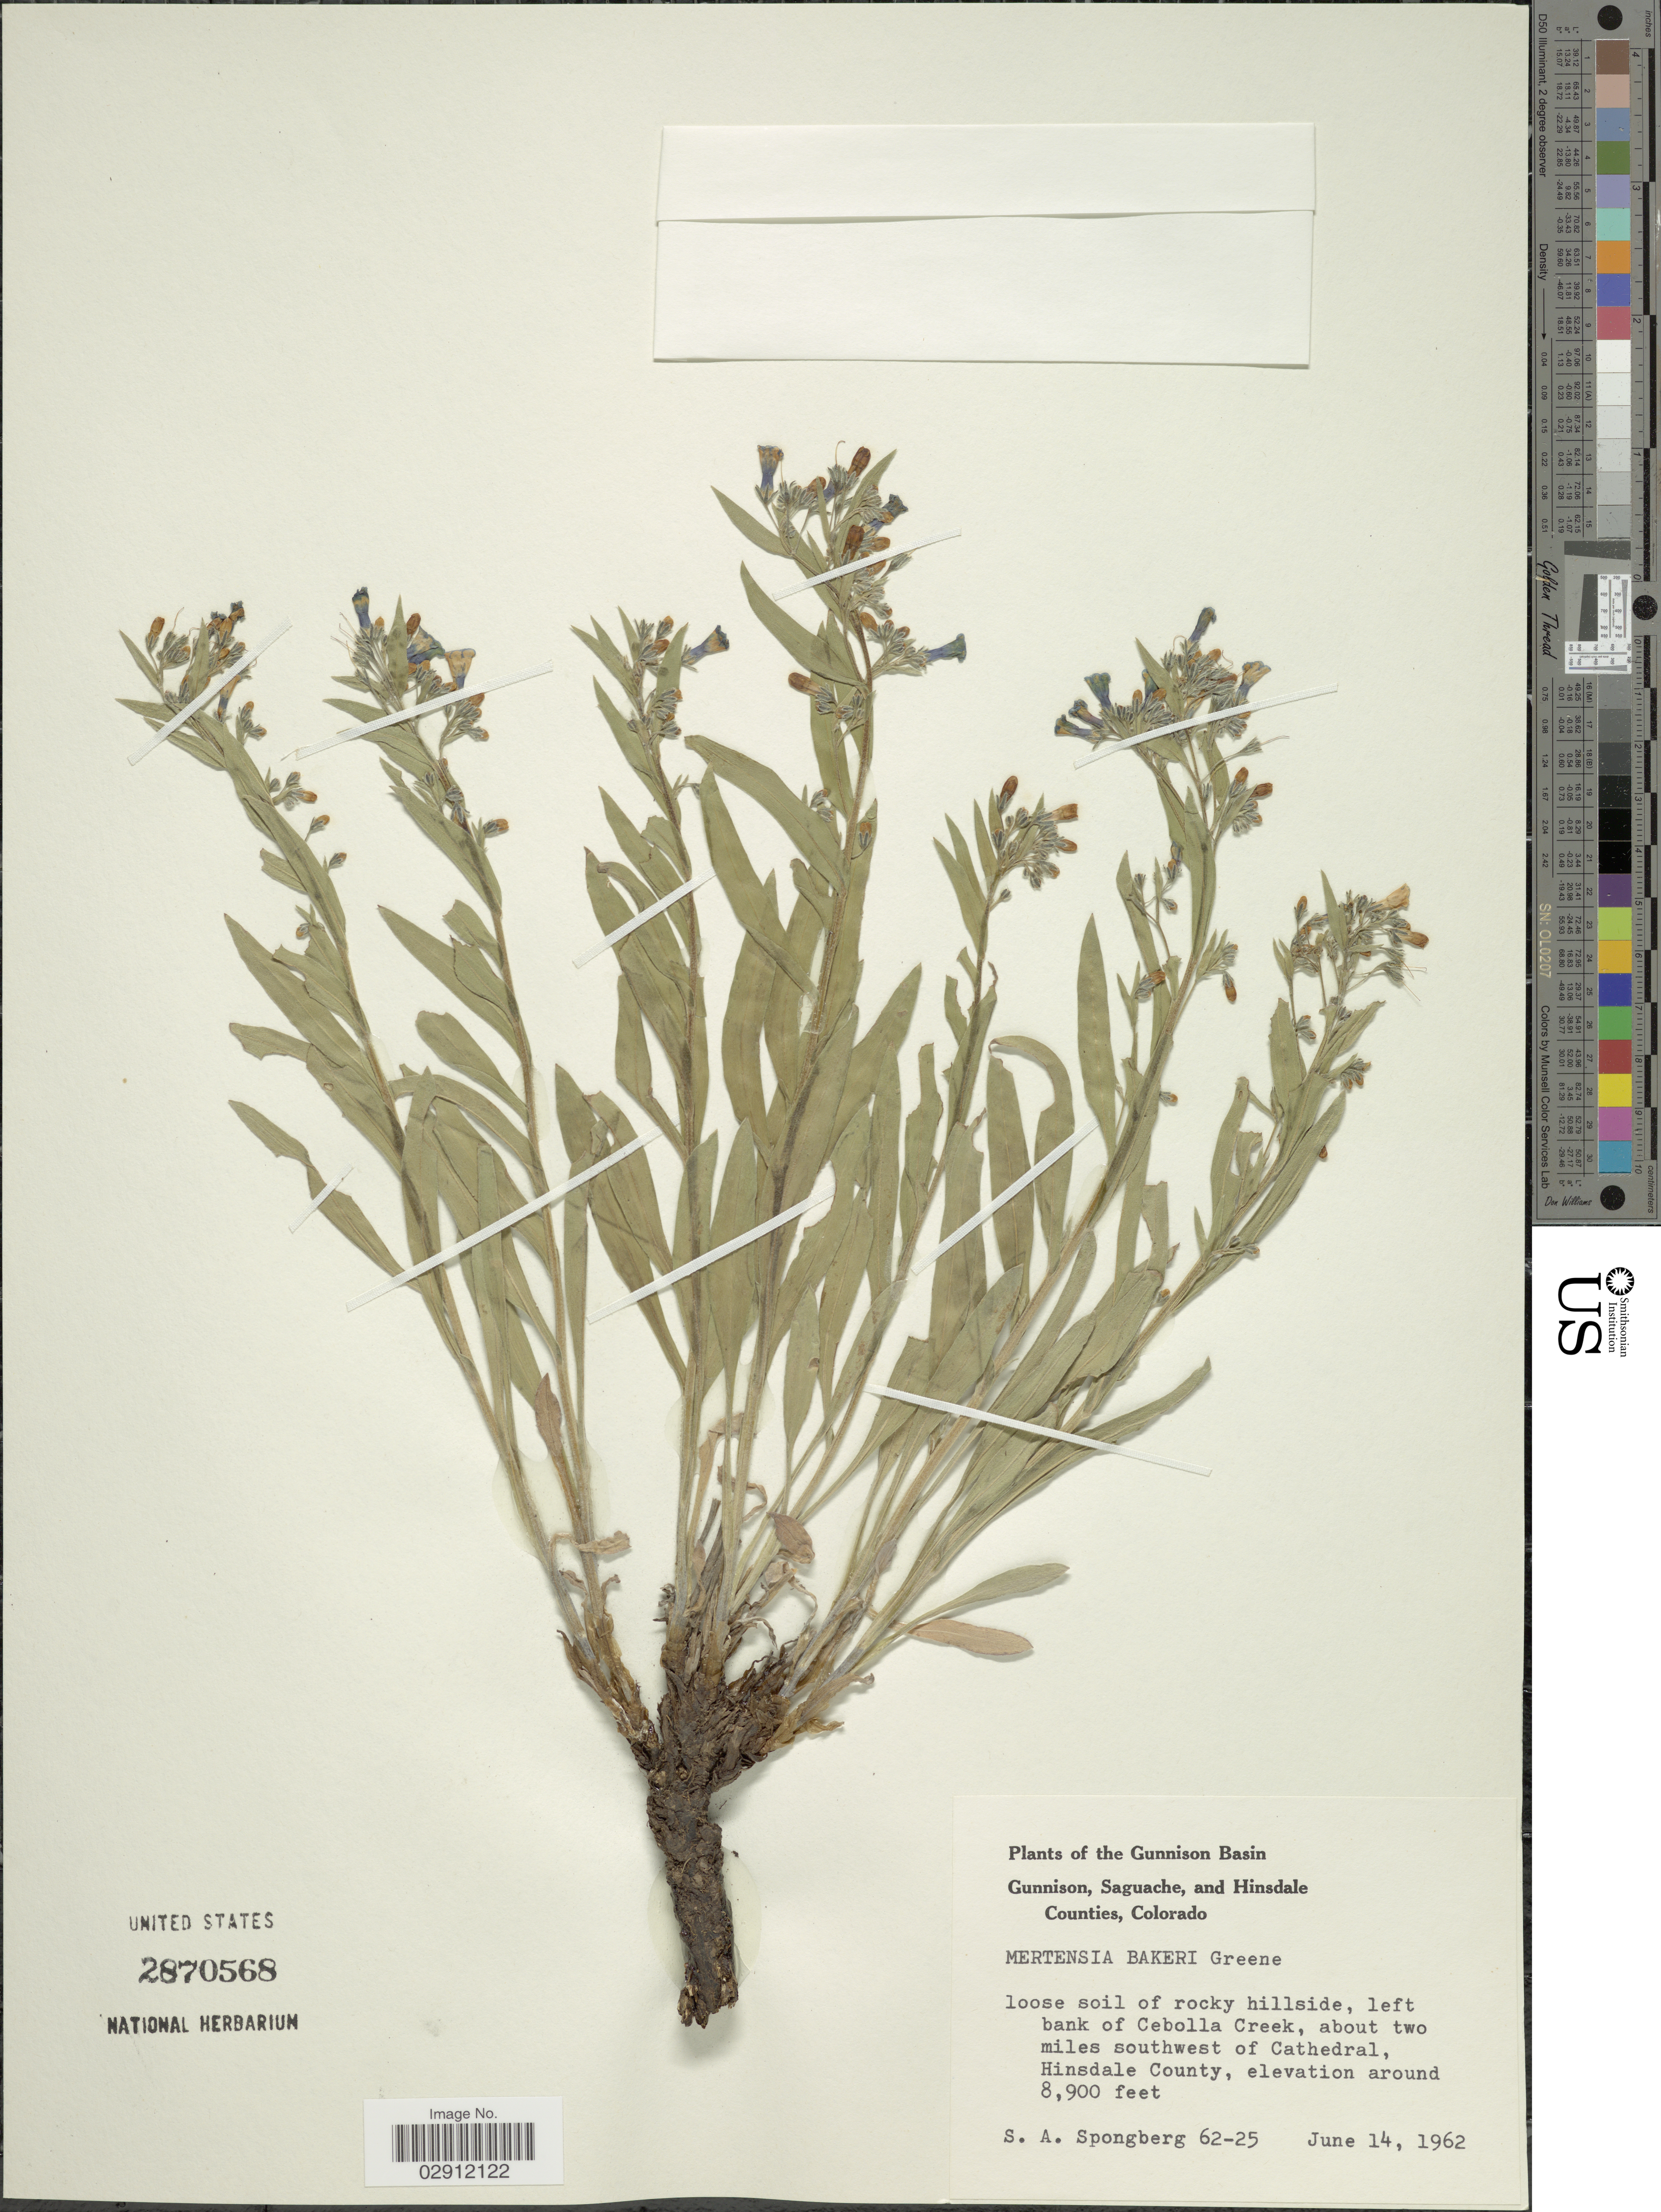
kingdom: Plantae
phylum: Tracheophyta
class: Magnoliopsida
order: Boraginales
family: Boraginaceae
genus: Mertensia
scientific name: Mertensia bakeri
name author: Greene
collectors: S. A.Spongberg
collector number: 62-25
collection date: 1962-06-14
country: United States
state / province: Colorado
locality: Gunnison Basin. Left bank of Cebolla Creek, about two miles southwest of Cathedral, Hinsdale County.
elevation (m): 2713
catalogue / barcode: US 2870568